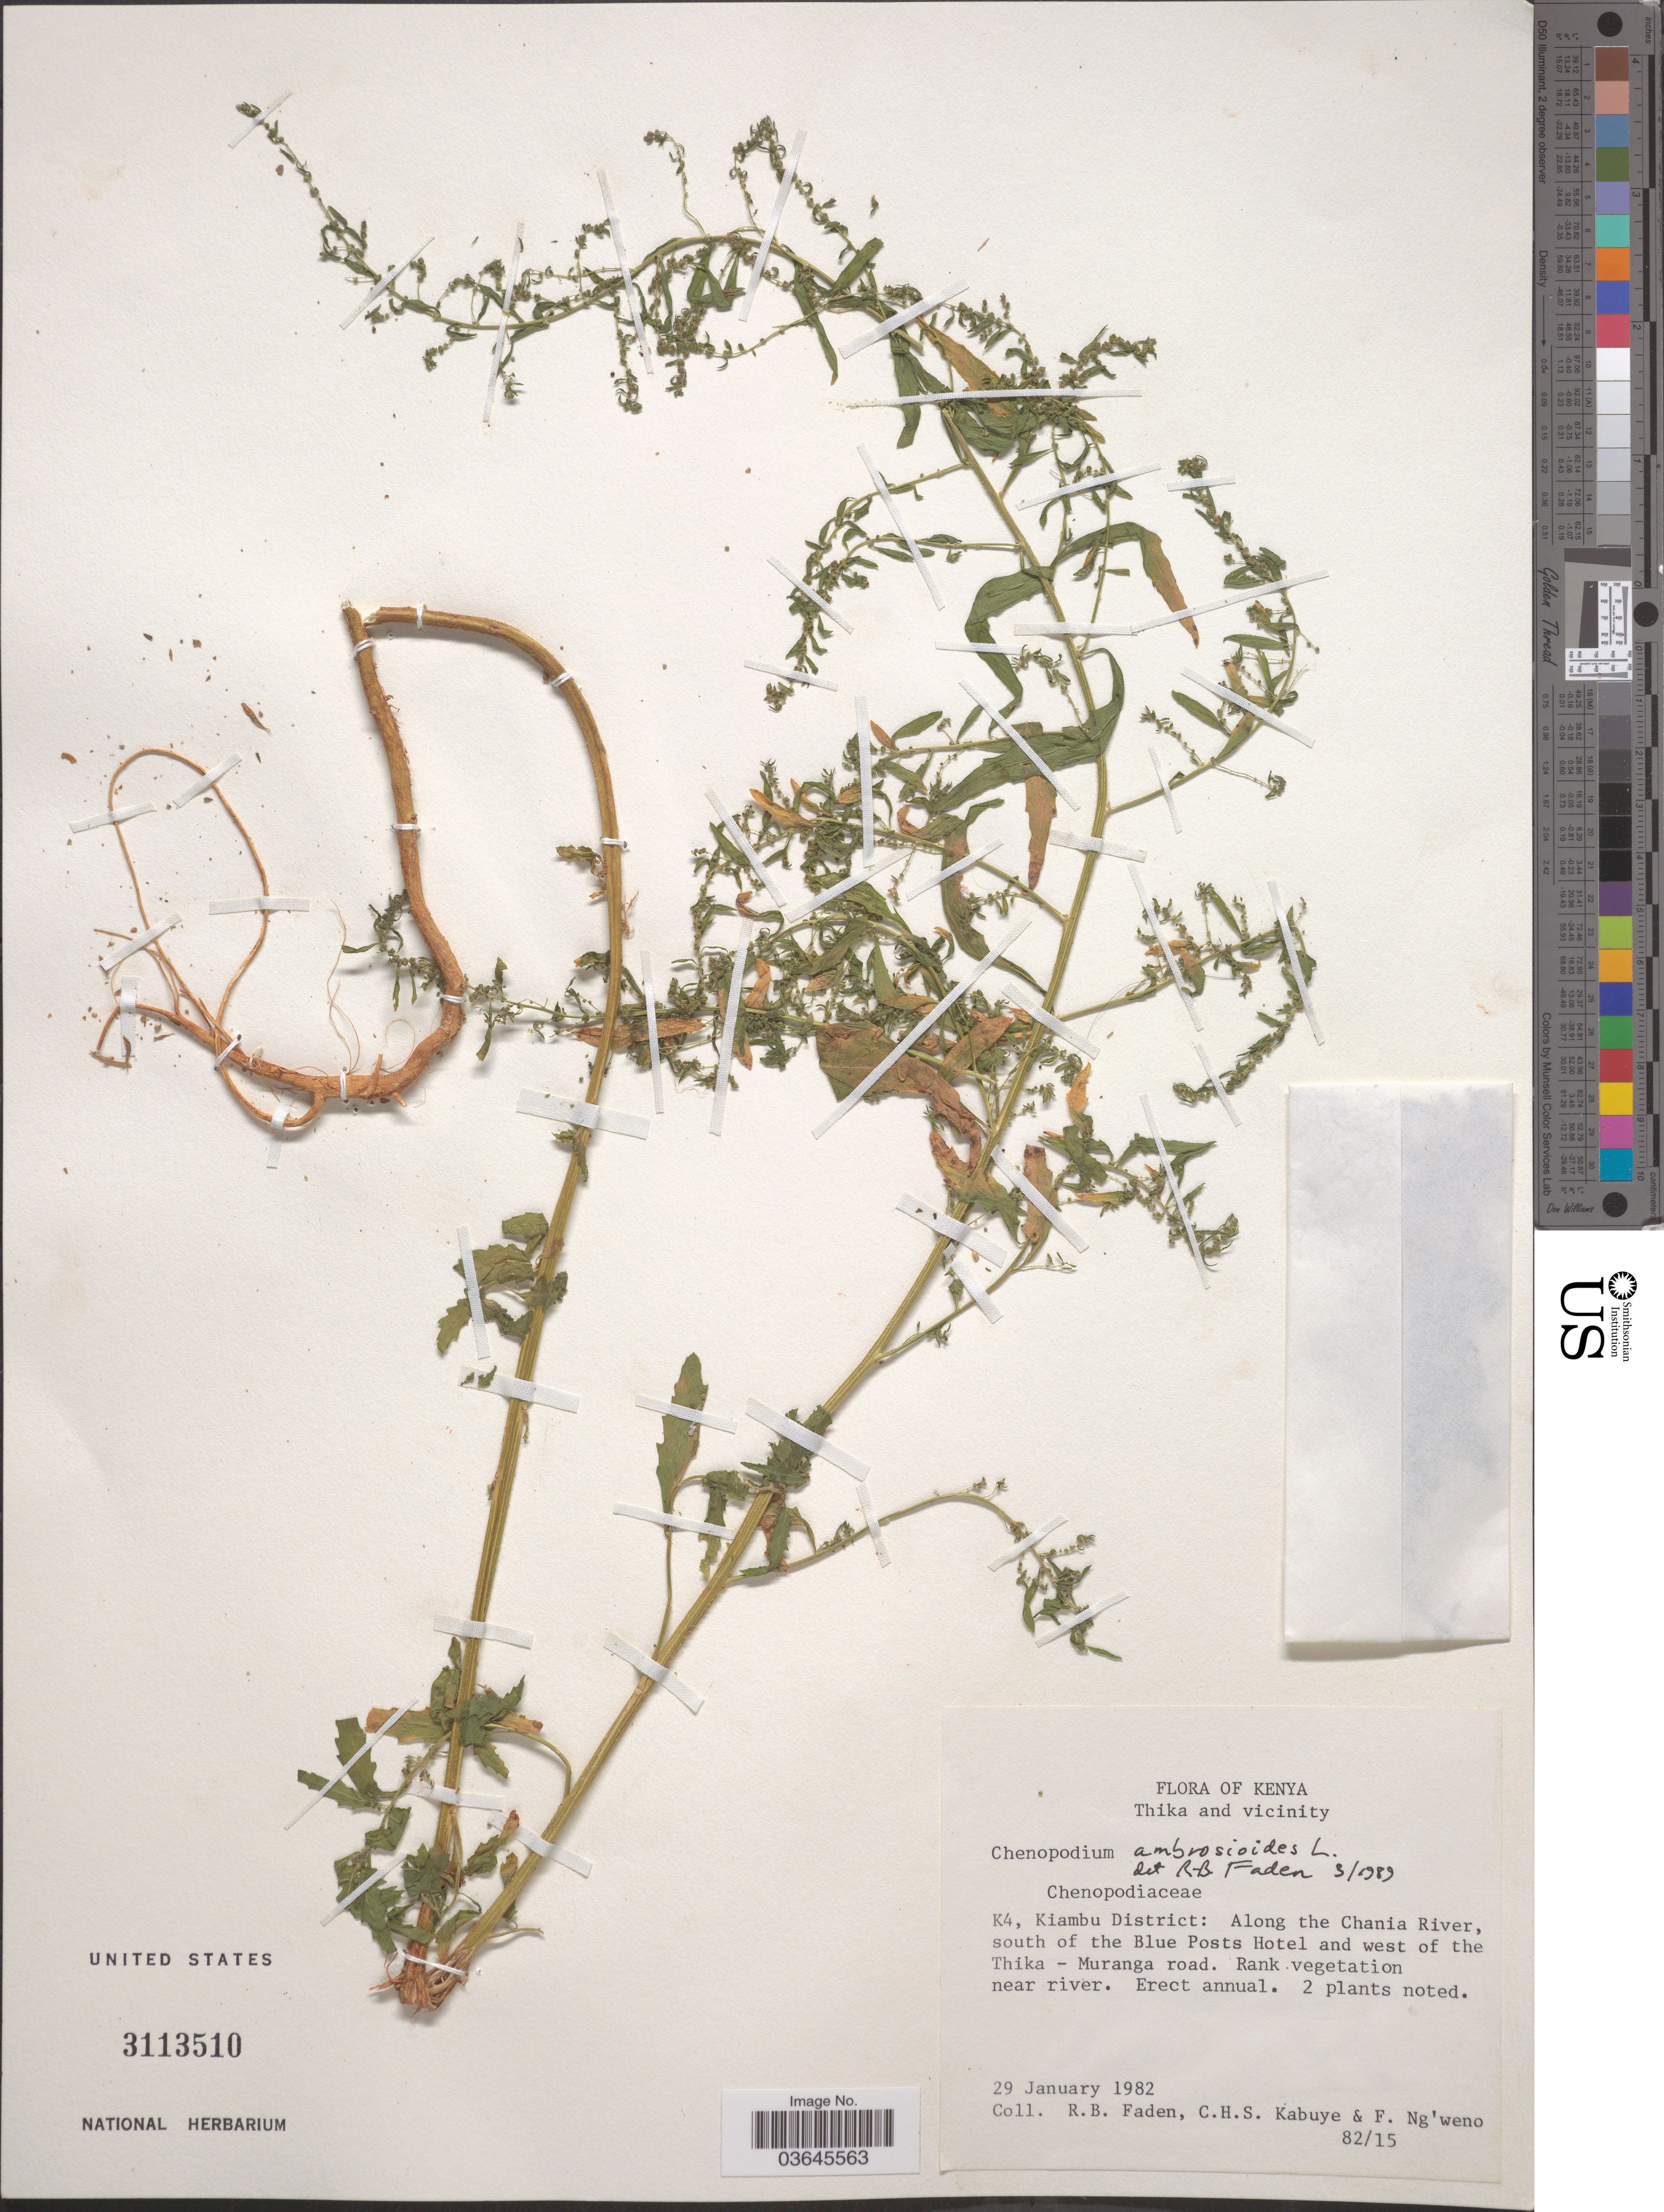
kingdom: Plantae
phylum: Tracheophyta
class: Magnoliopsida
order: Caryophyllales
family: Amaranthaceae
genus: Chenopodium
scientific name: Chenopodium ambrosioides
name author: L.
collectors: R. B. Faden, C. Kabuye & F. Ng'weno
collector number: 82/15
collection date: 1982-01-29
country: Kenya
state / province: Kiambu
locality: Thika and vicinity. K4, Kiambu District: Along the Chania River, south of the Blue Posts Hotel and west of the Thika - Muranga road. Rank vegetation near river.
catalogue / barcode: US 3113510